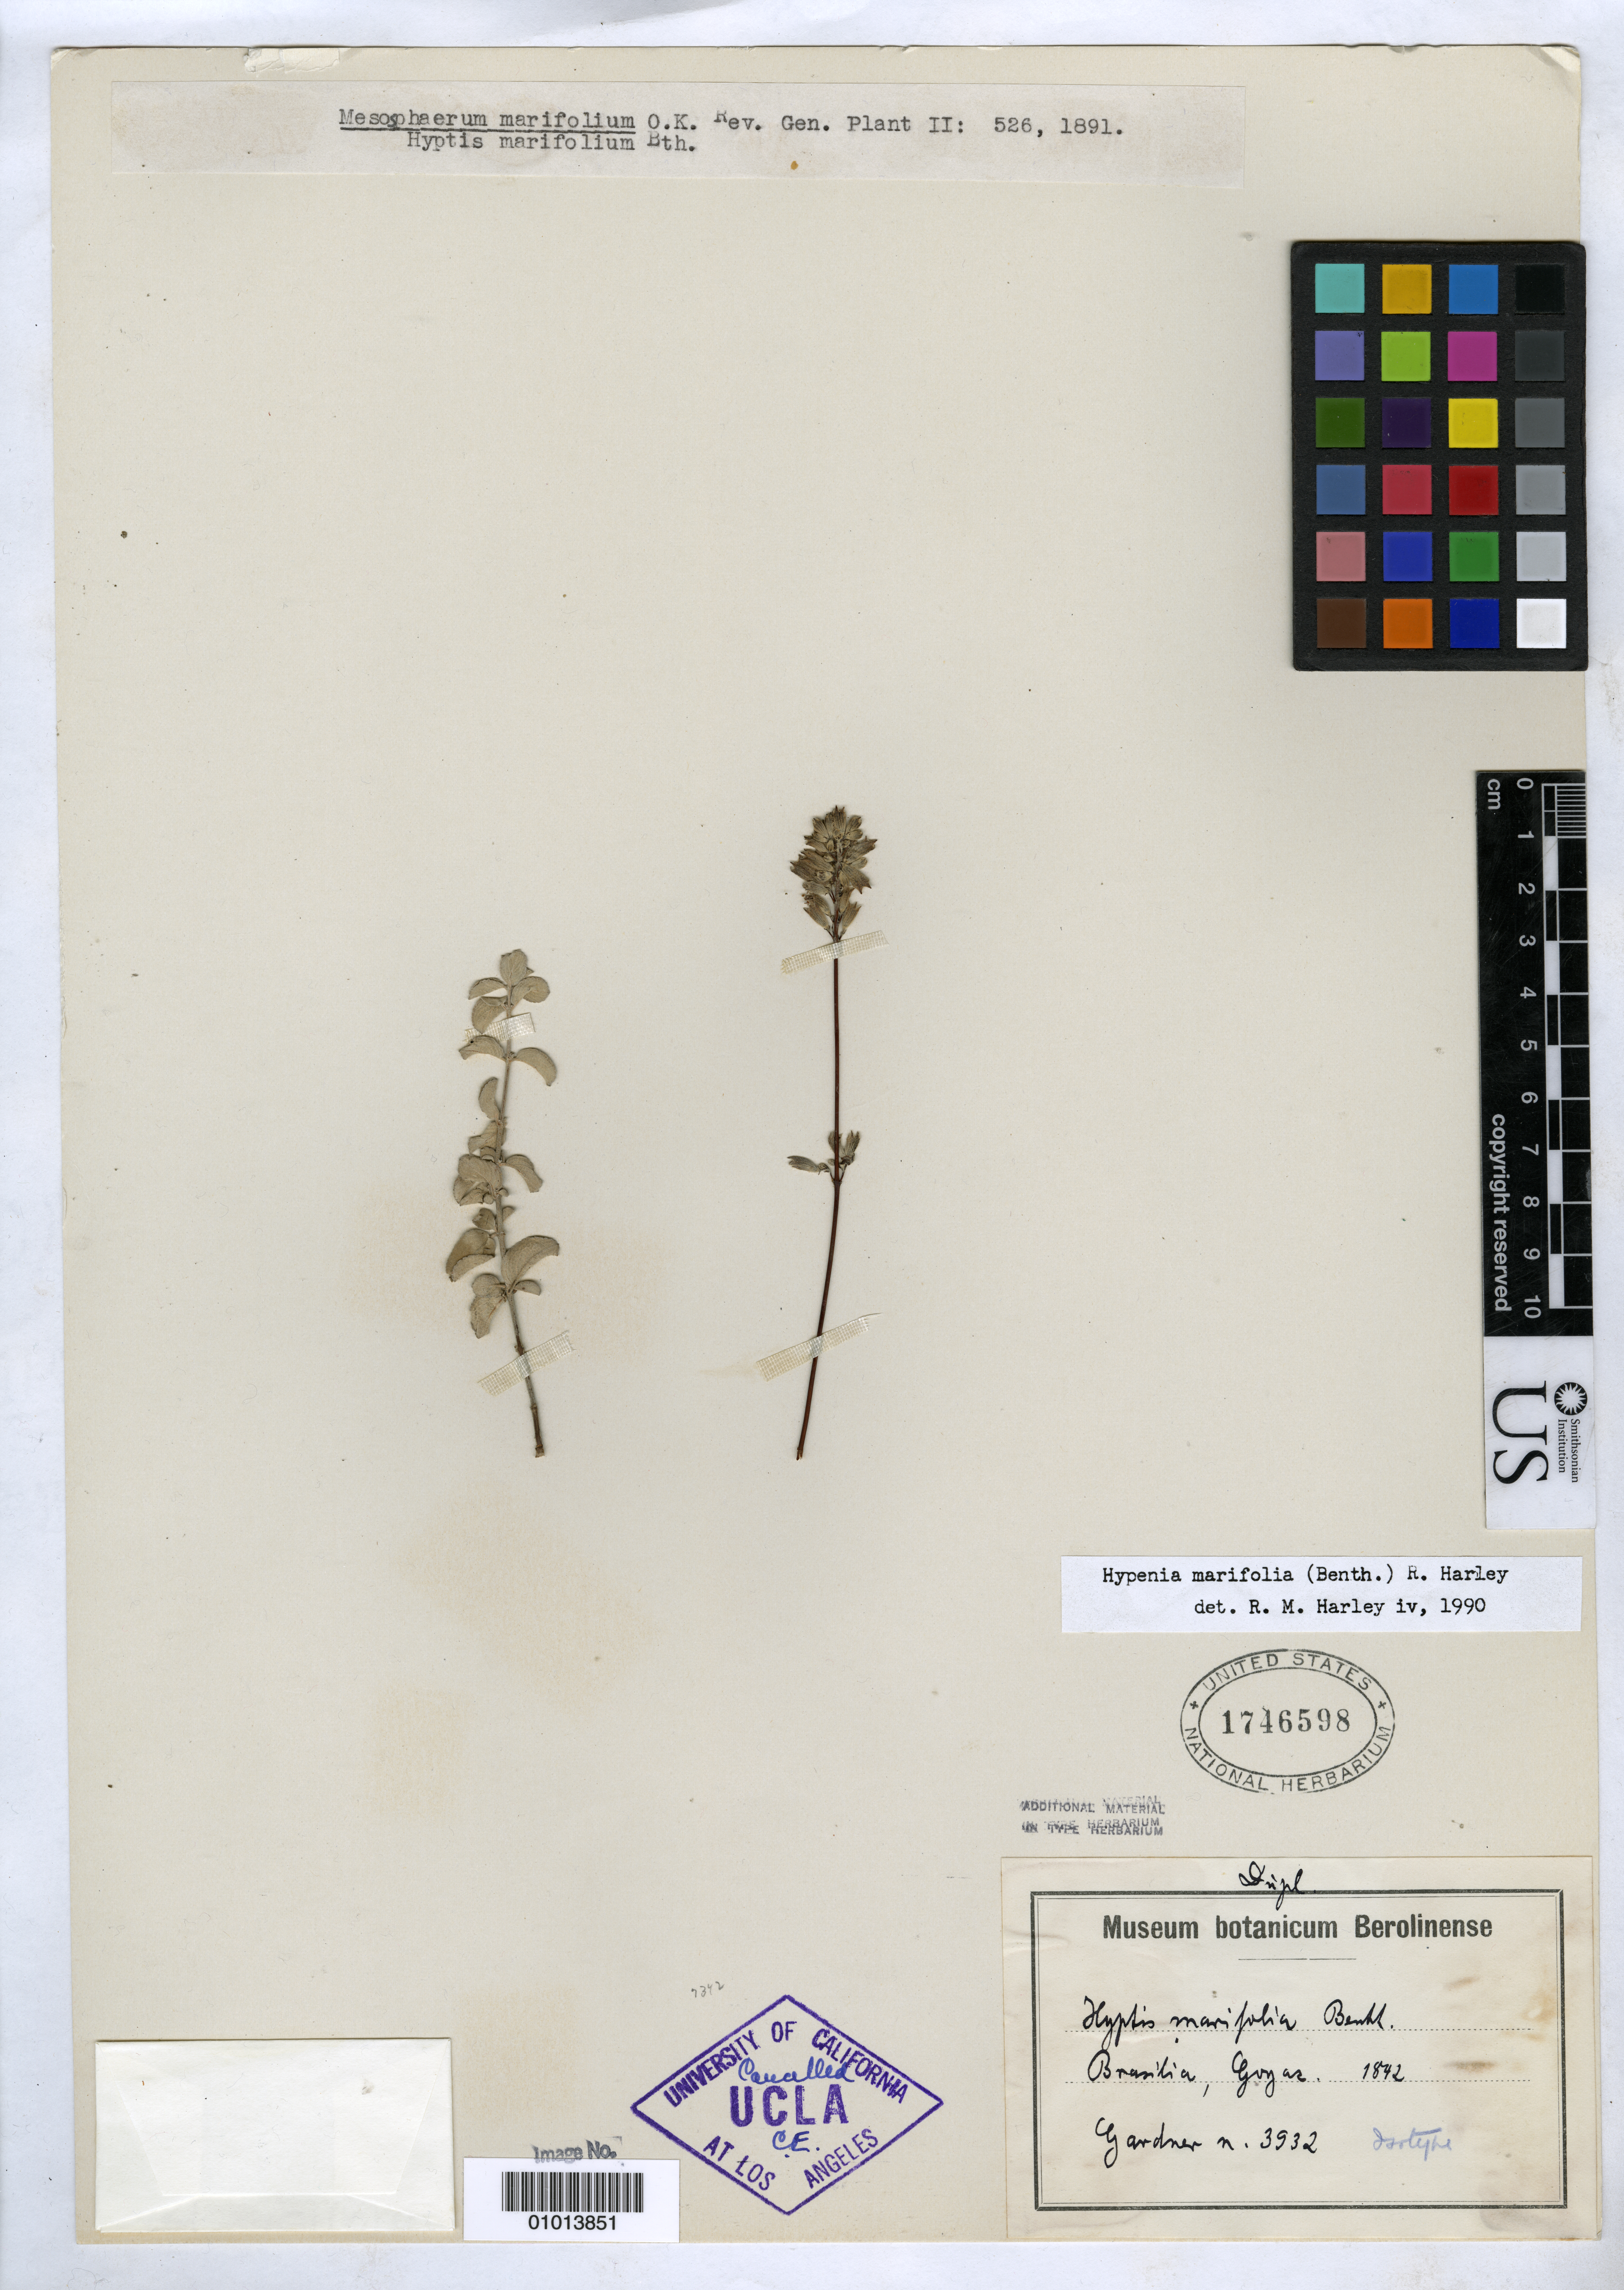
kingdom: Plantae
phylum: Tracheophyta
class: Magnoliopsida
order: Lamiales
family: Lamiaceae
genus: Hyptis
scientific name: Hyptis marifolia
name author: Benth. in DC.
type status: Isotype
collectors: G. Gardner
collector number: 3932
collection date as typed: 1842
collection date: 1842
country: Brazil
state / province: Goiás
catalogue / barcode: US 1746598